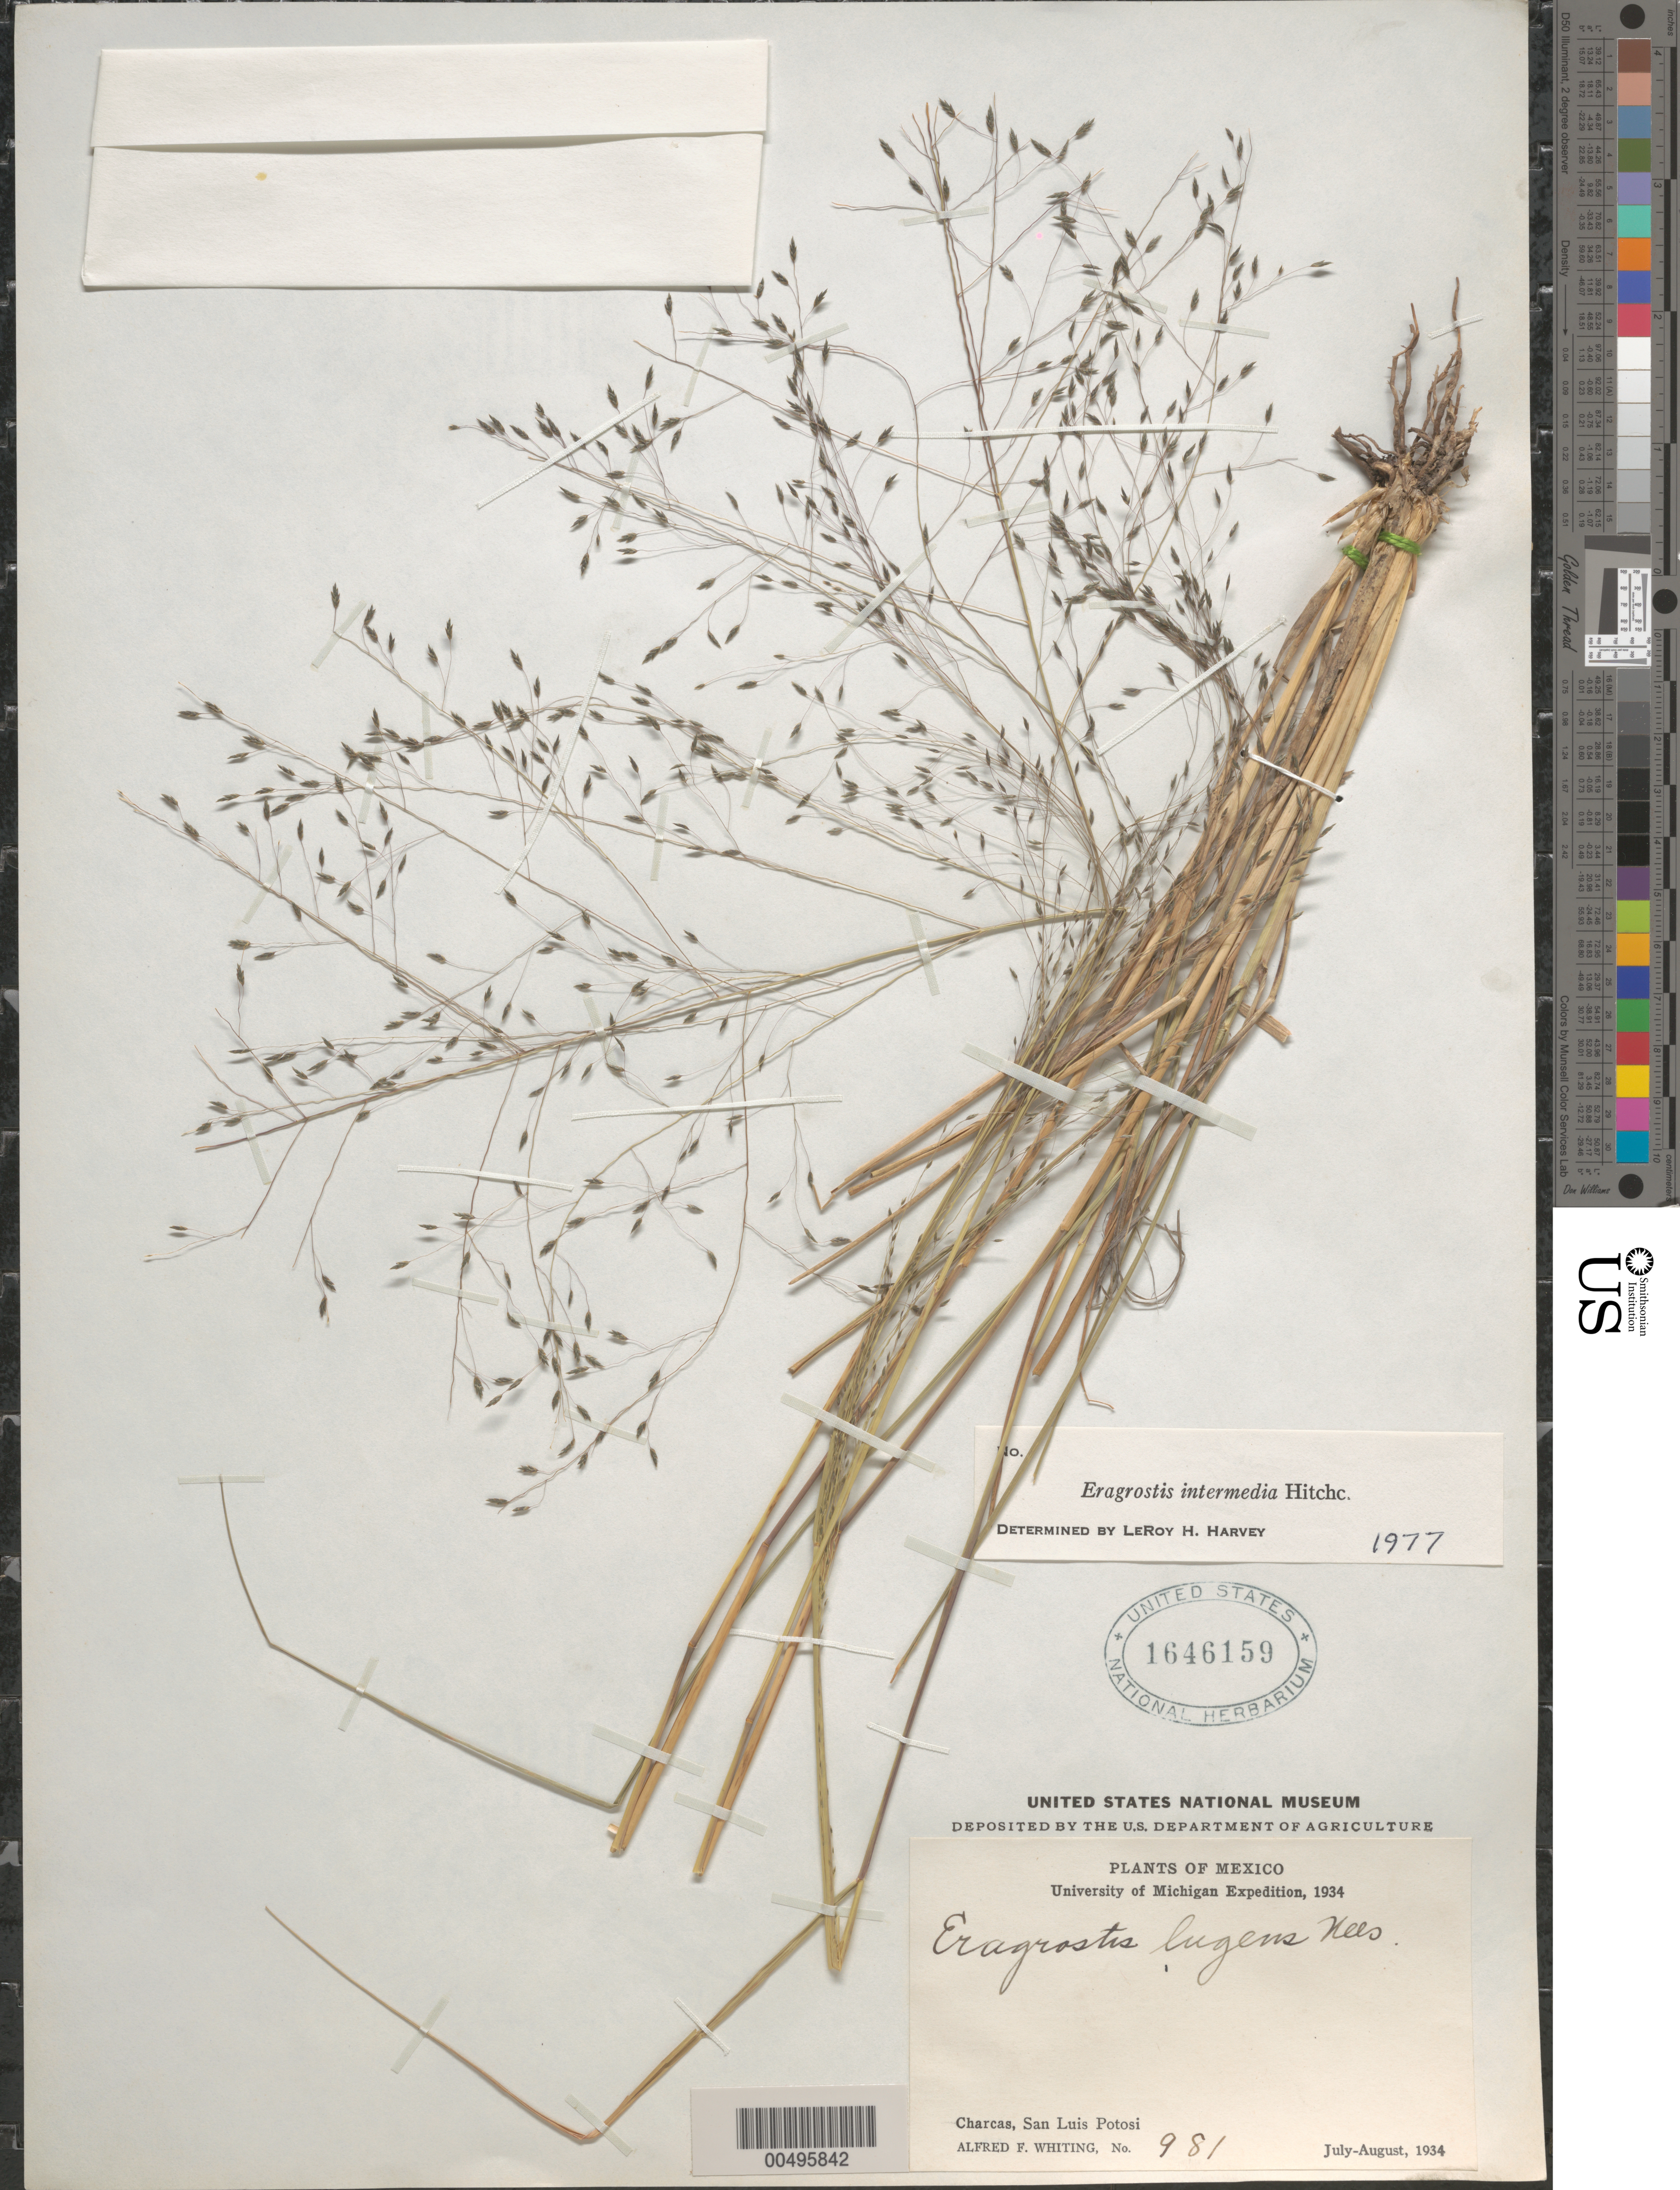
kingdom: Plantae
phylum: Tracheophyta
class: Liliopsida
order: Poales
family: Poaceae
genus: Eragrostis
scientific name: Eragrostis intermedia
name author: Hitchc.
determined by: Harvey, L. H.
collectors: A. F. Whiting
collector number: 981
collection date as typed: Jul 1934 to Aug 1934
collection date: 1934-07/1934-08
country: Mexico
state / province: San Luis Potosi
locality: Charcas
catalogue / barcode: US 1646159